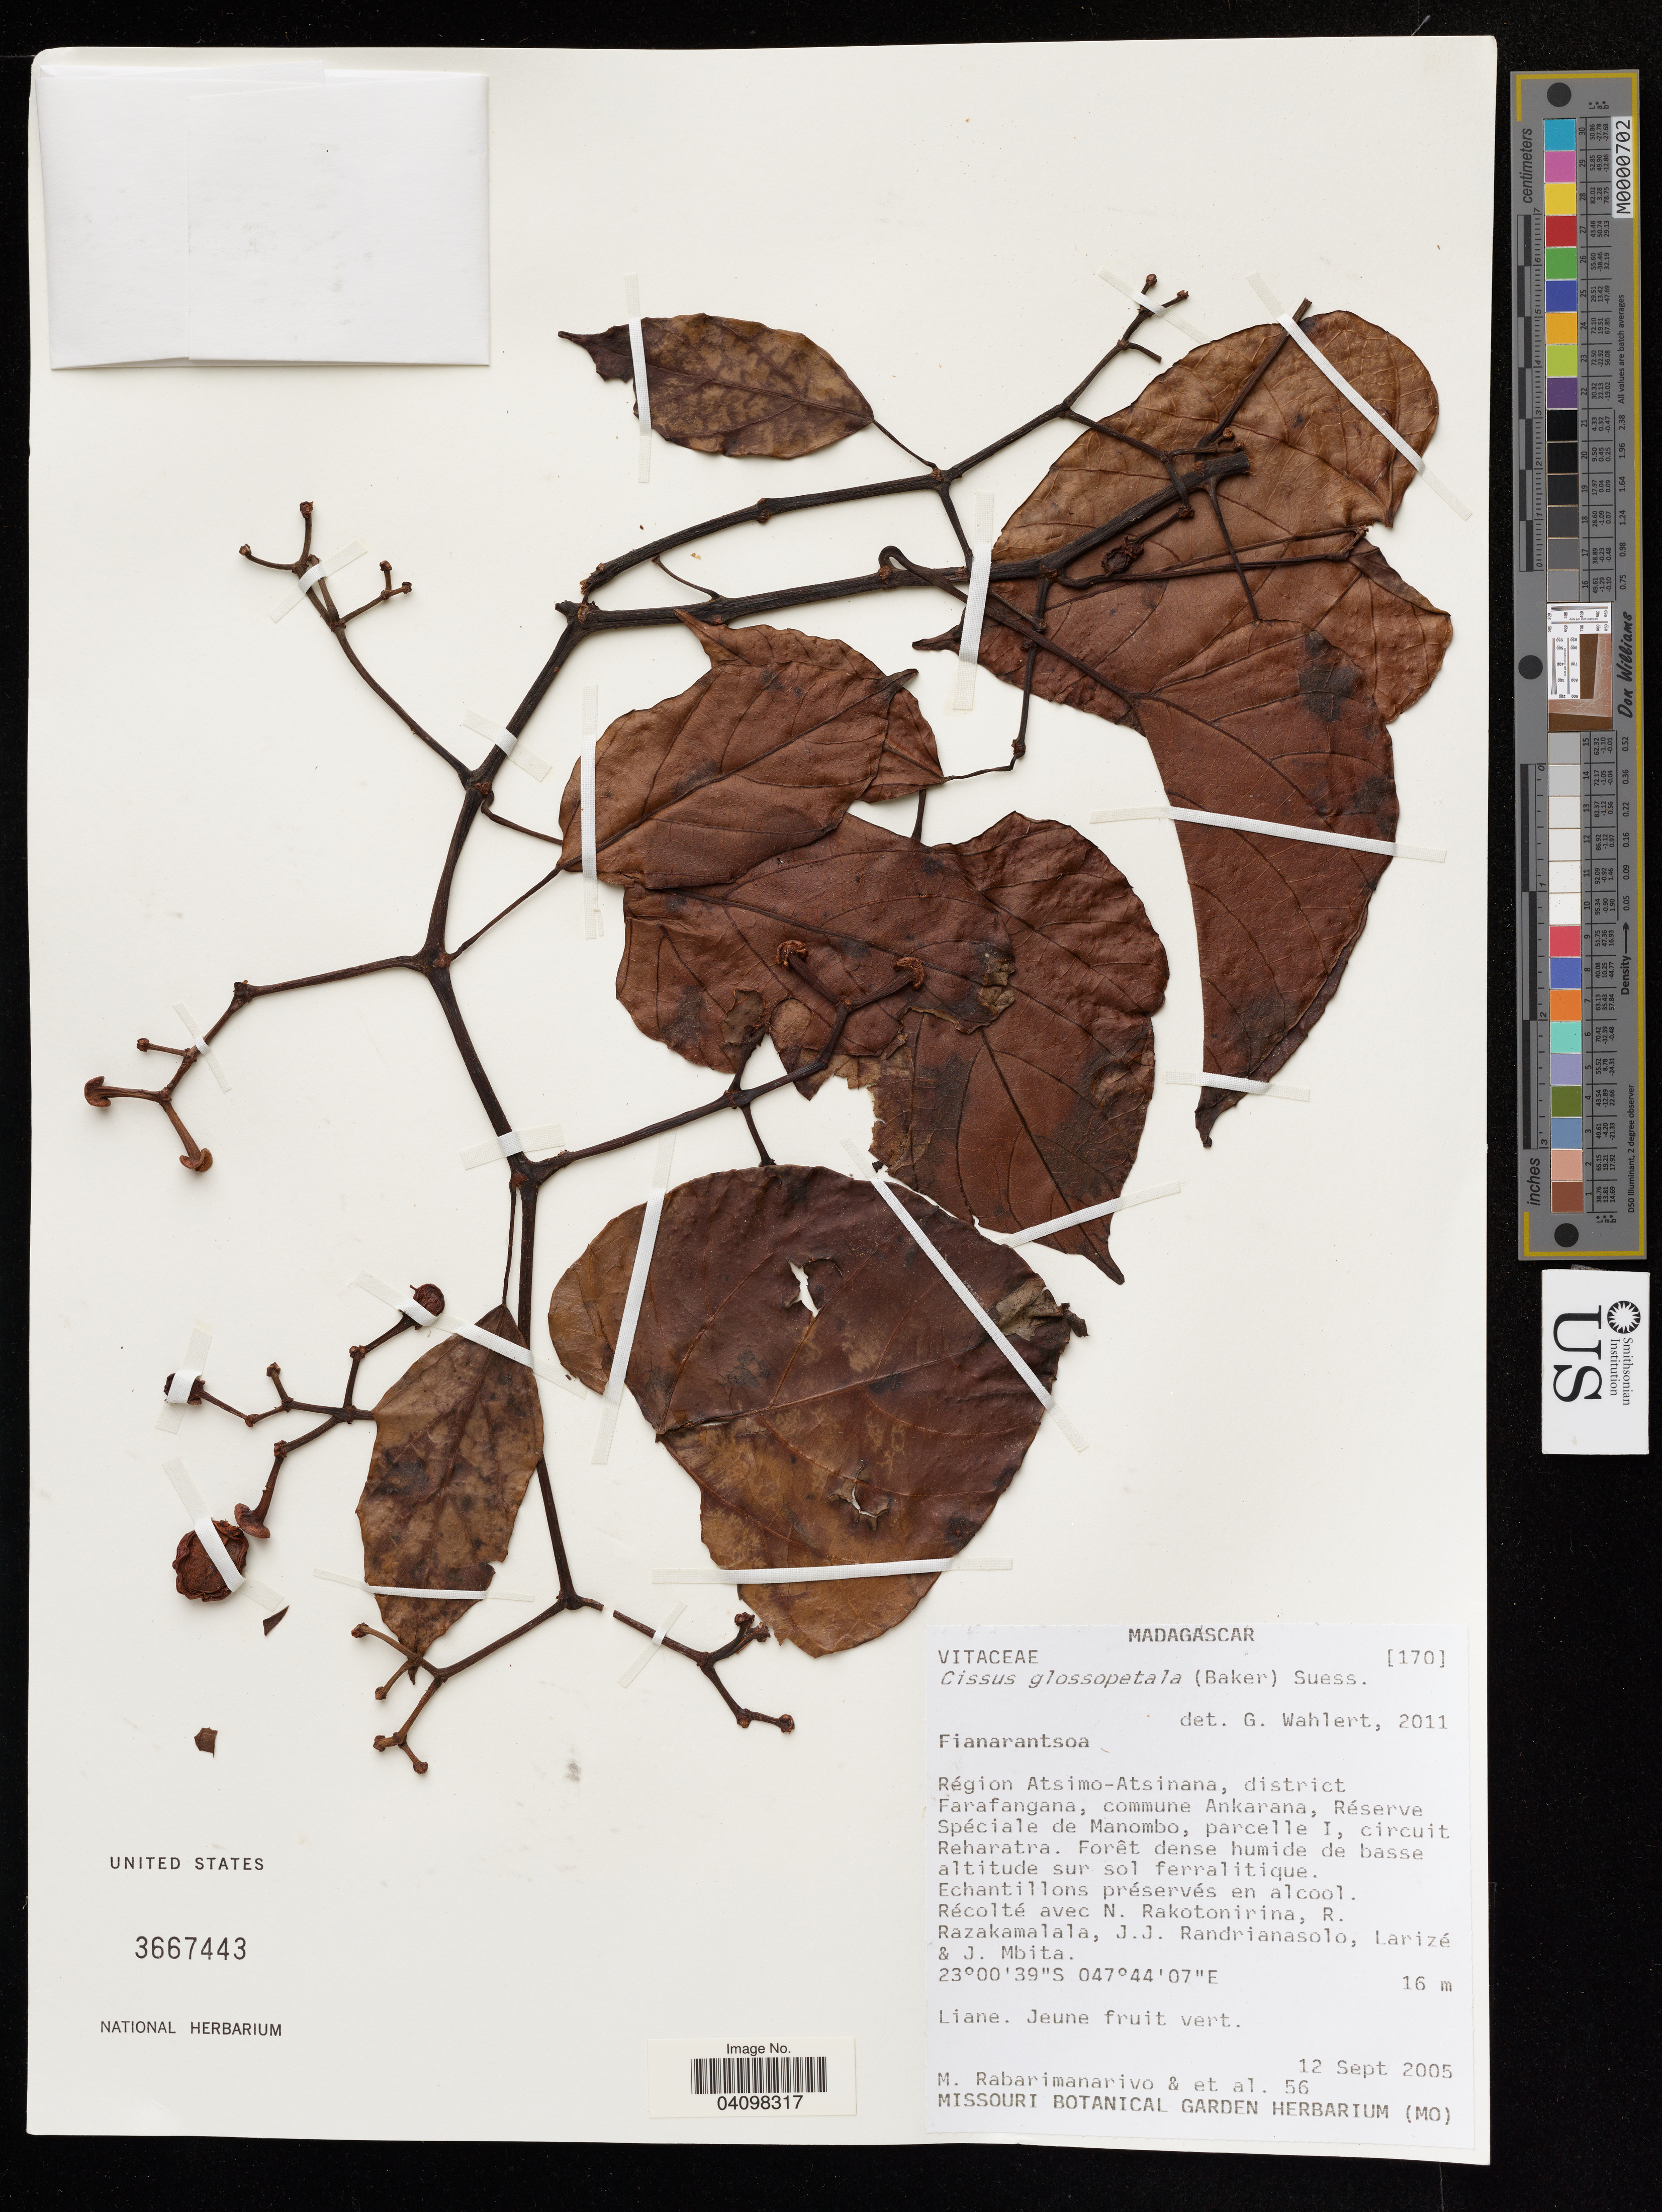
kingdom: Plantae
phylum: Tracheophyta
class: Magnoliopsida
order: Vitales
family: Vitaceae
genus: Cissus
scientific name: Cissus glossopetala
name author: (Baker) Suess.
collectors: M. Rabarimanarivo & et al.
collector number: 56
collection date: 2005-09-12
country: Madagascar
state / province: Atsimo-Atsinanana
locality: District Farafangana, commune Ankarana, Réserve Spéciale de Manombo, parcelle I, circuit Reharatra.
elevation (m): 16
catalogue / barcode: US 3667443